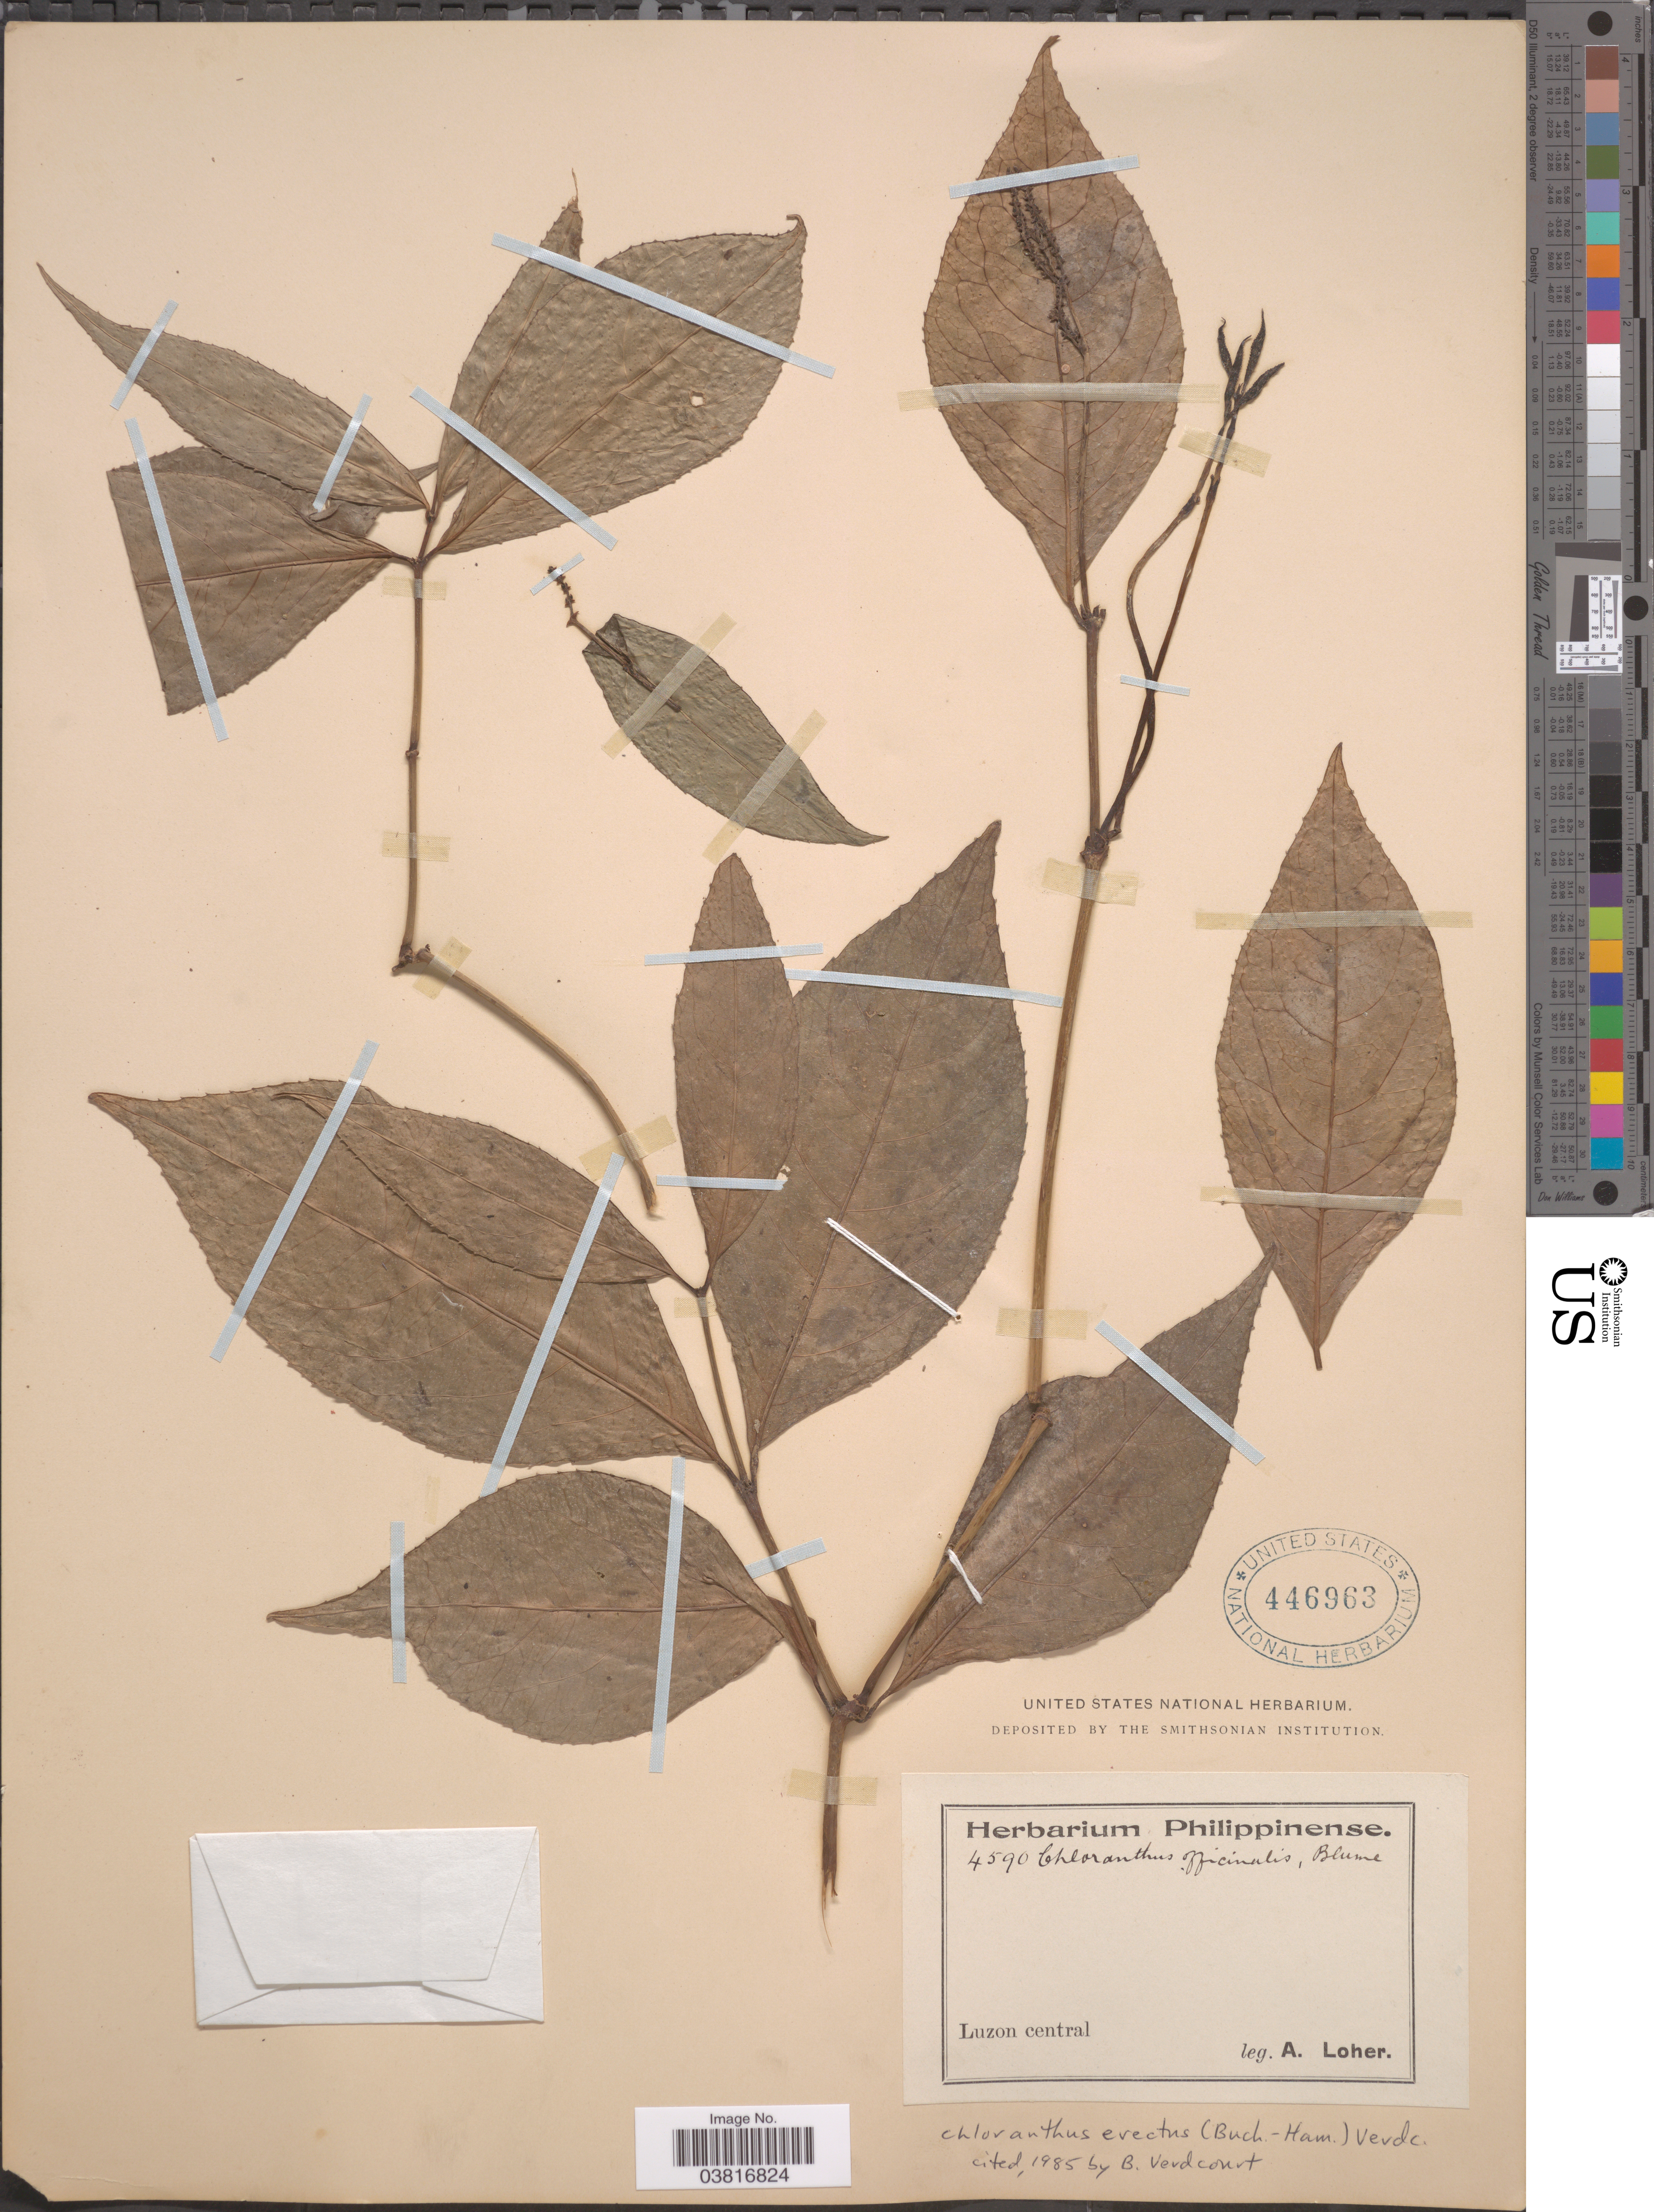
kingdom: Plantae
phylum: Tracheophyta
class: Magnoliopsida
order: Chloranthales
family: Chloranthaceae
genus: Chloranthus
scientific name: Chloranthus erectus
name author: (Buch.-Ham.) Verdc.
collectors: A. Loher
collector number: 4590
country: Philippines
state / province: Central Luzon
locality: Luzon central.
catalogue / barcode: US 446963